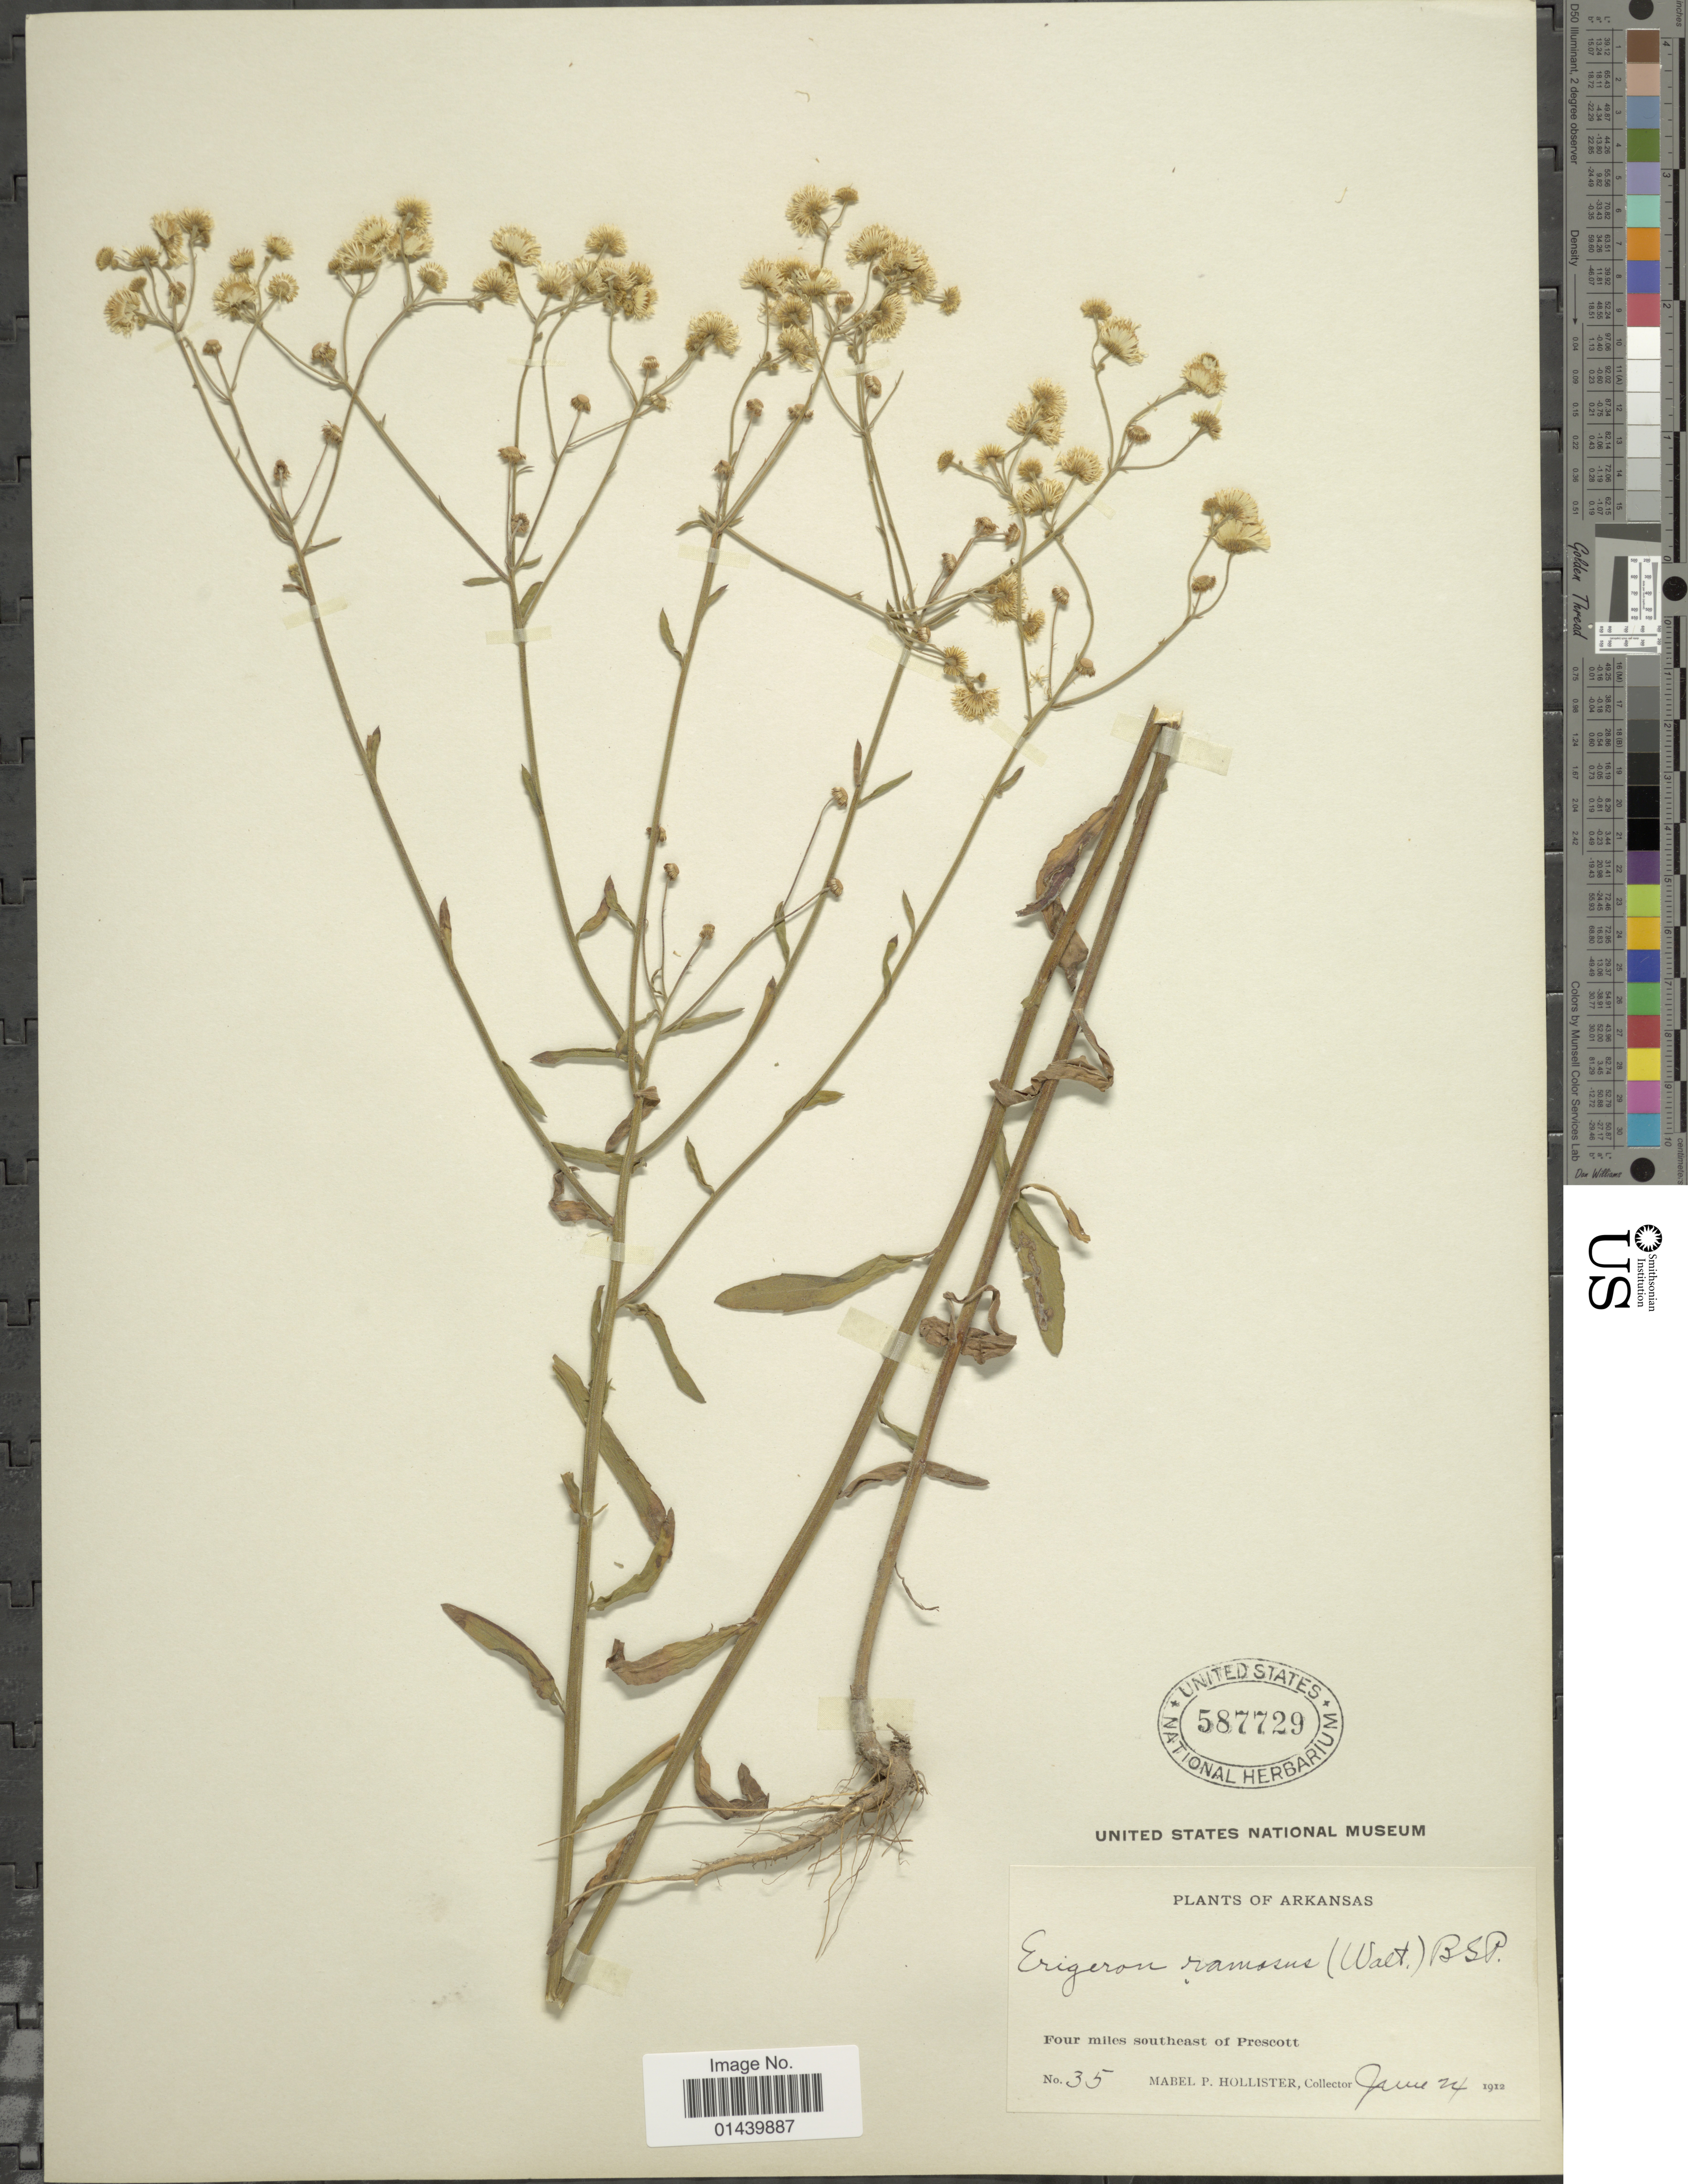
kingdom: Plantae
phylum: Tracheophyta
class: Magnoliopsida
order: Asterales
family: Asteraceae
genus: Erigeron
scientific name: Erigeron strigosus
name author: Muhl. ex Willd.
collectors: M. Hollister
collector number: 35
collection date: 1912-06-24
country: United States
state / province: Arkansas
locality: Four miles southeast of Prescott.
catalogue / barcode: US 587729